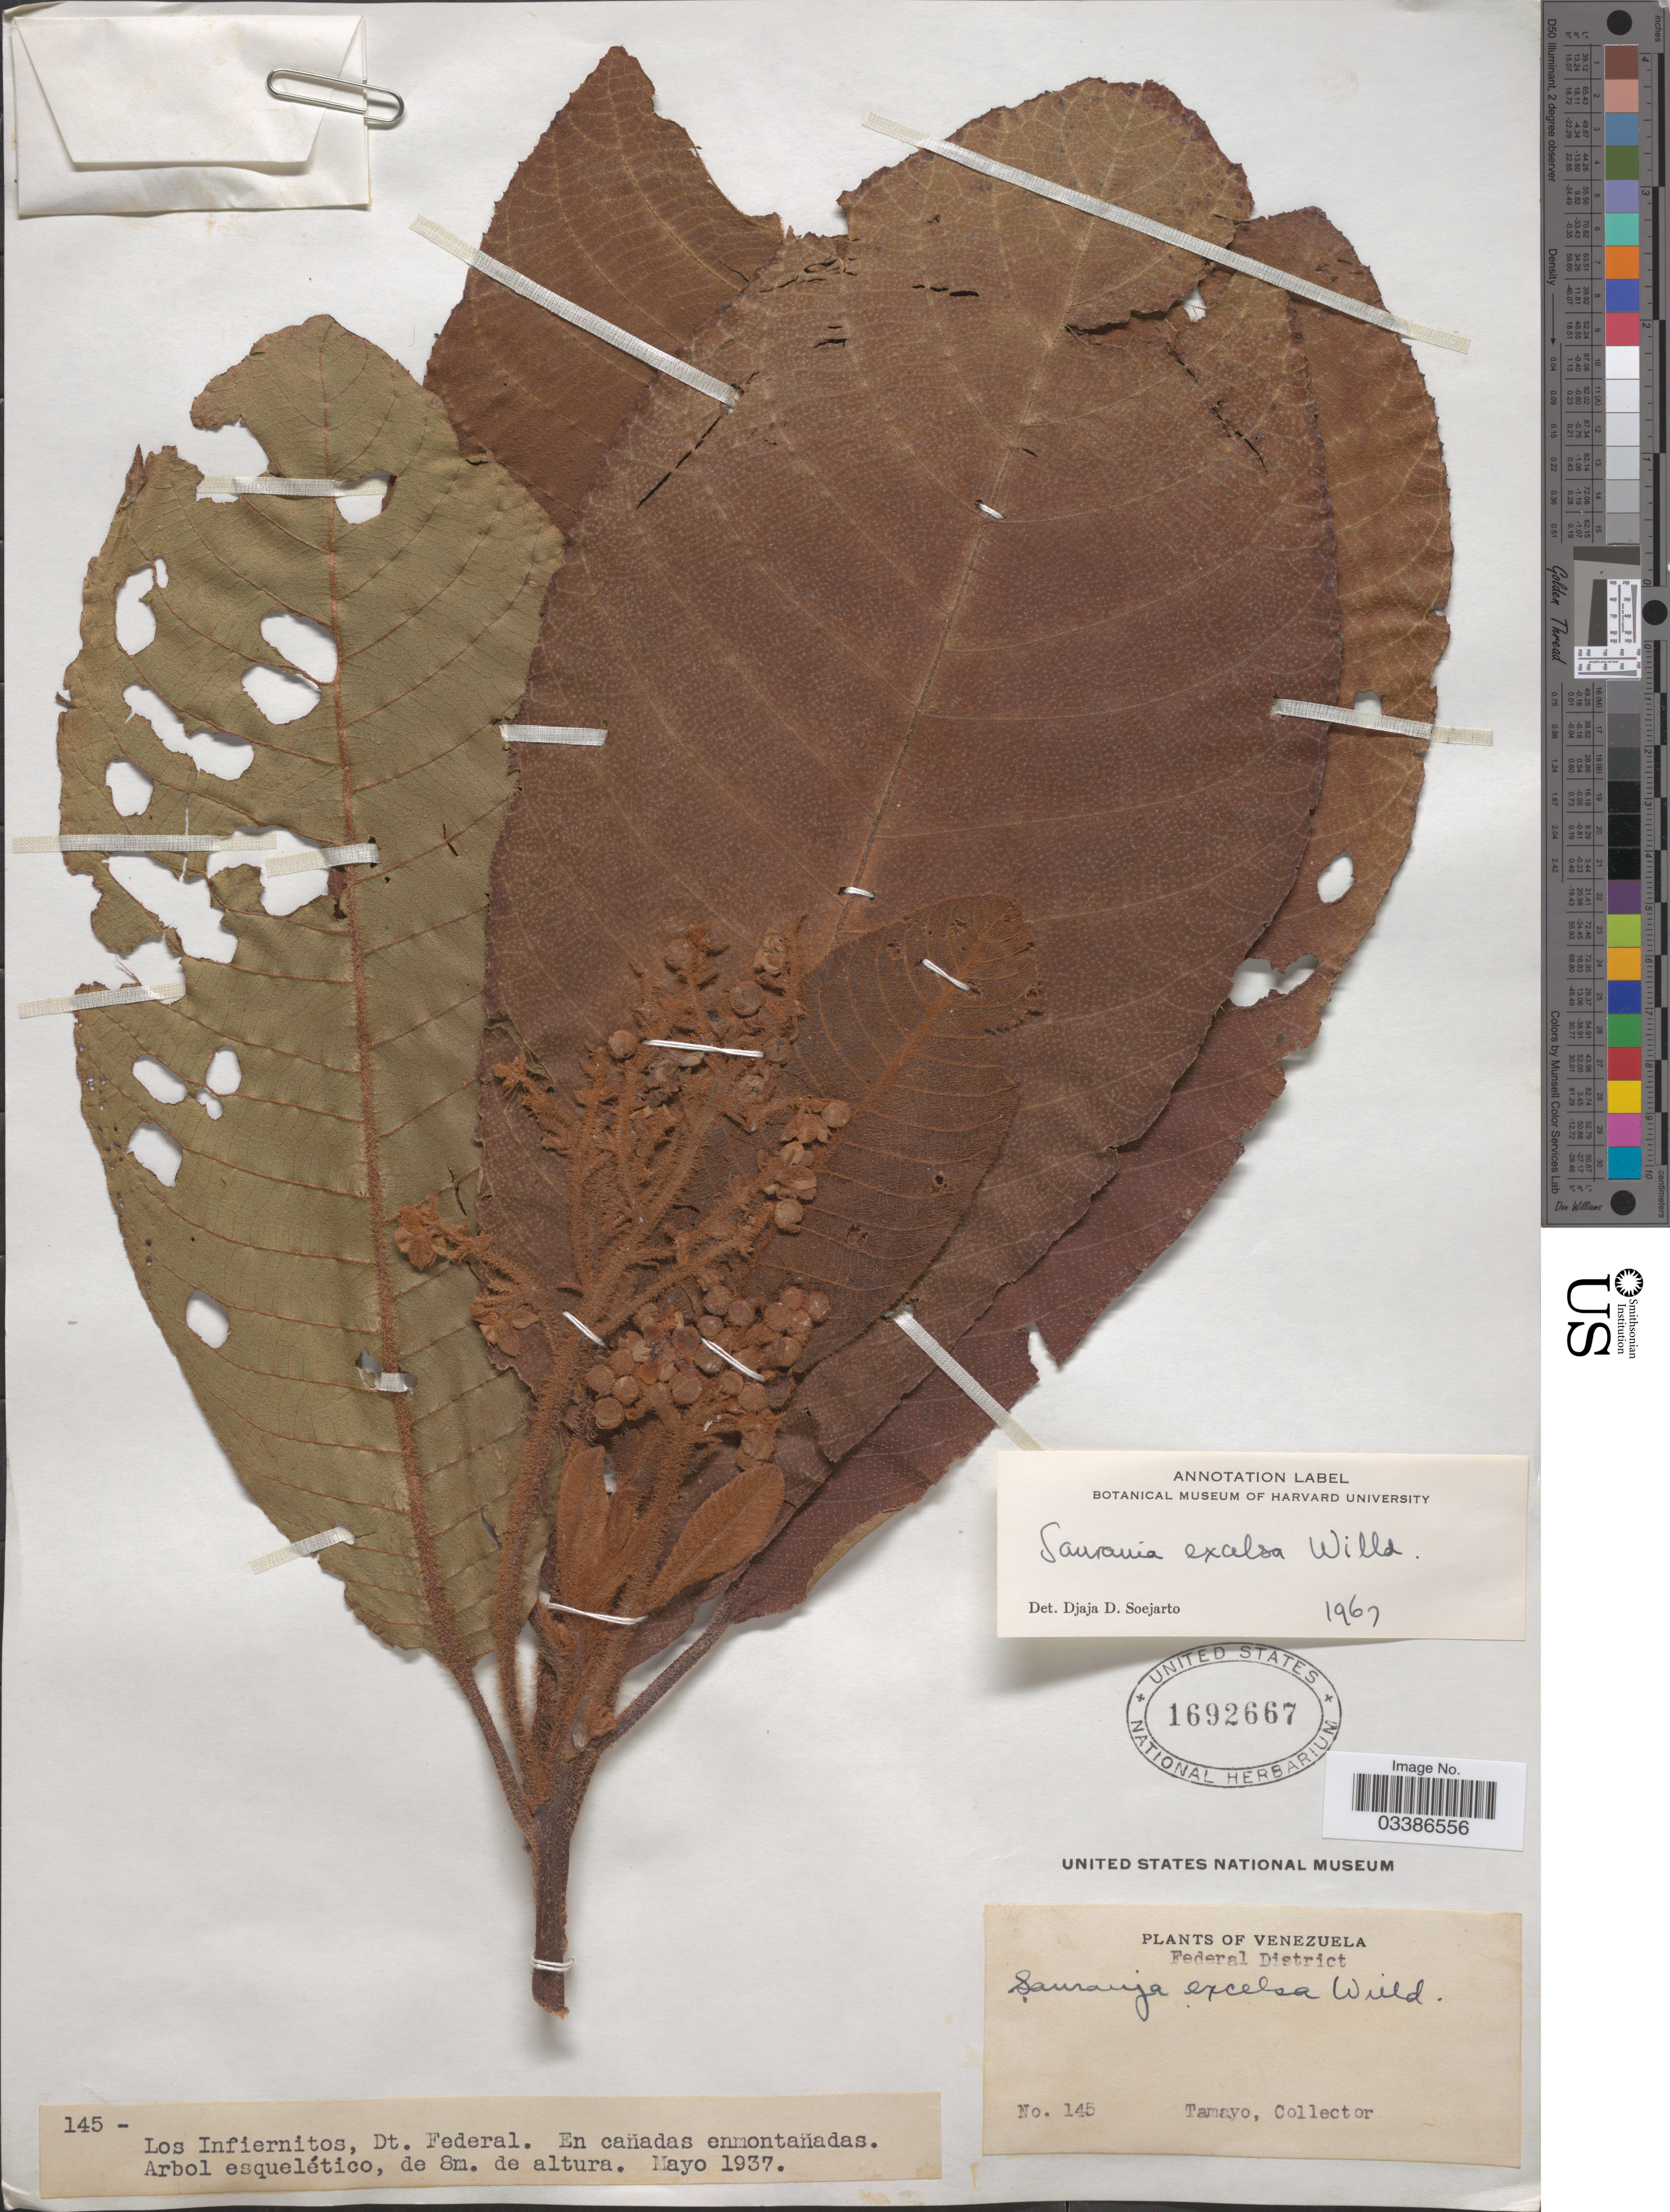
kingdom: Plantae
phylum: Tracheophyta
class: Magnoliopsida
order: Ericales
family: Actinidiaceae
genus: Saurauia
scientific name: Saurauia excelsa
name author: Willd.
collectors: -. Tamayo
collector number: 145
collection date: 1937-05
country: Venezuela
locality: Federal District. Los Infiernitos.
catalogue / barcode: US 1692667